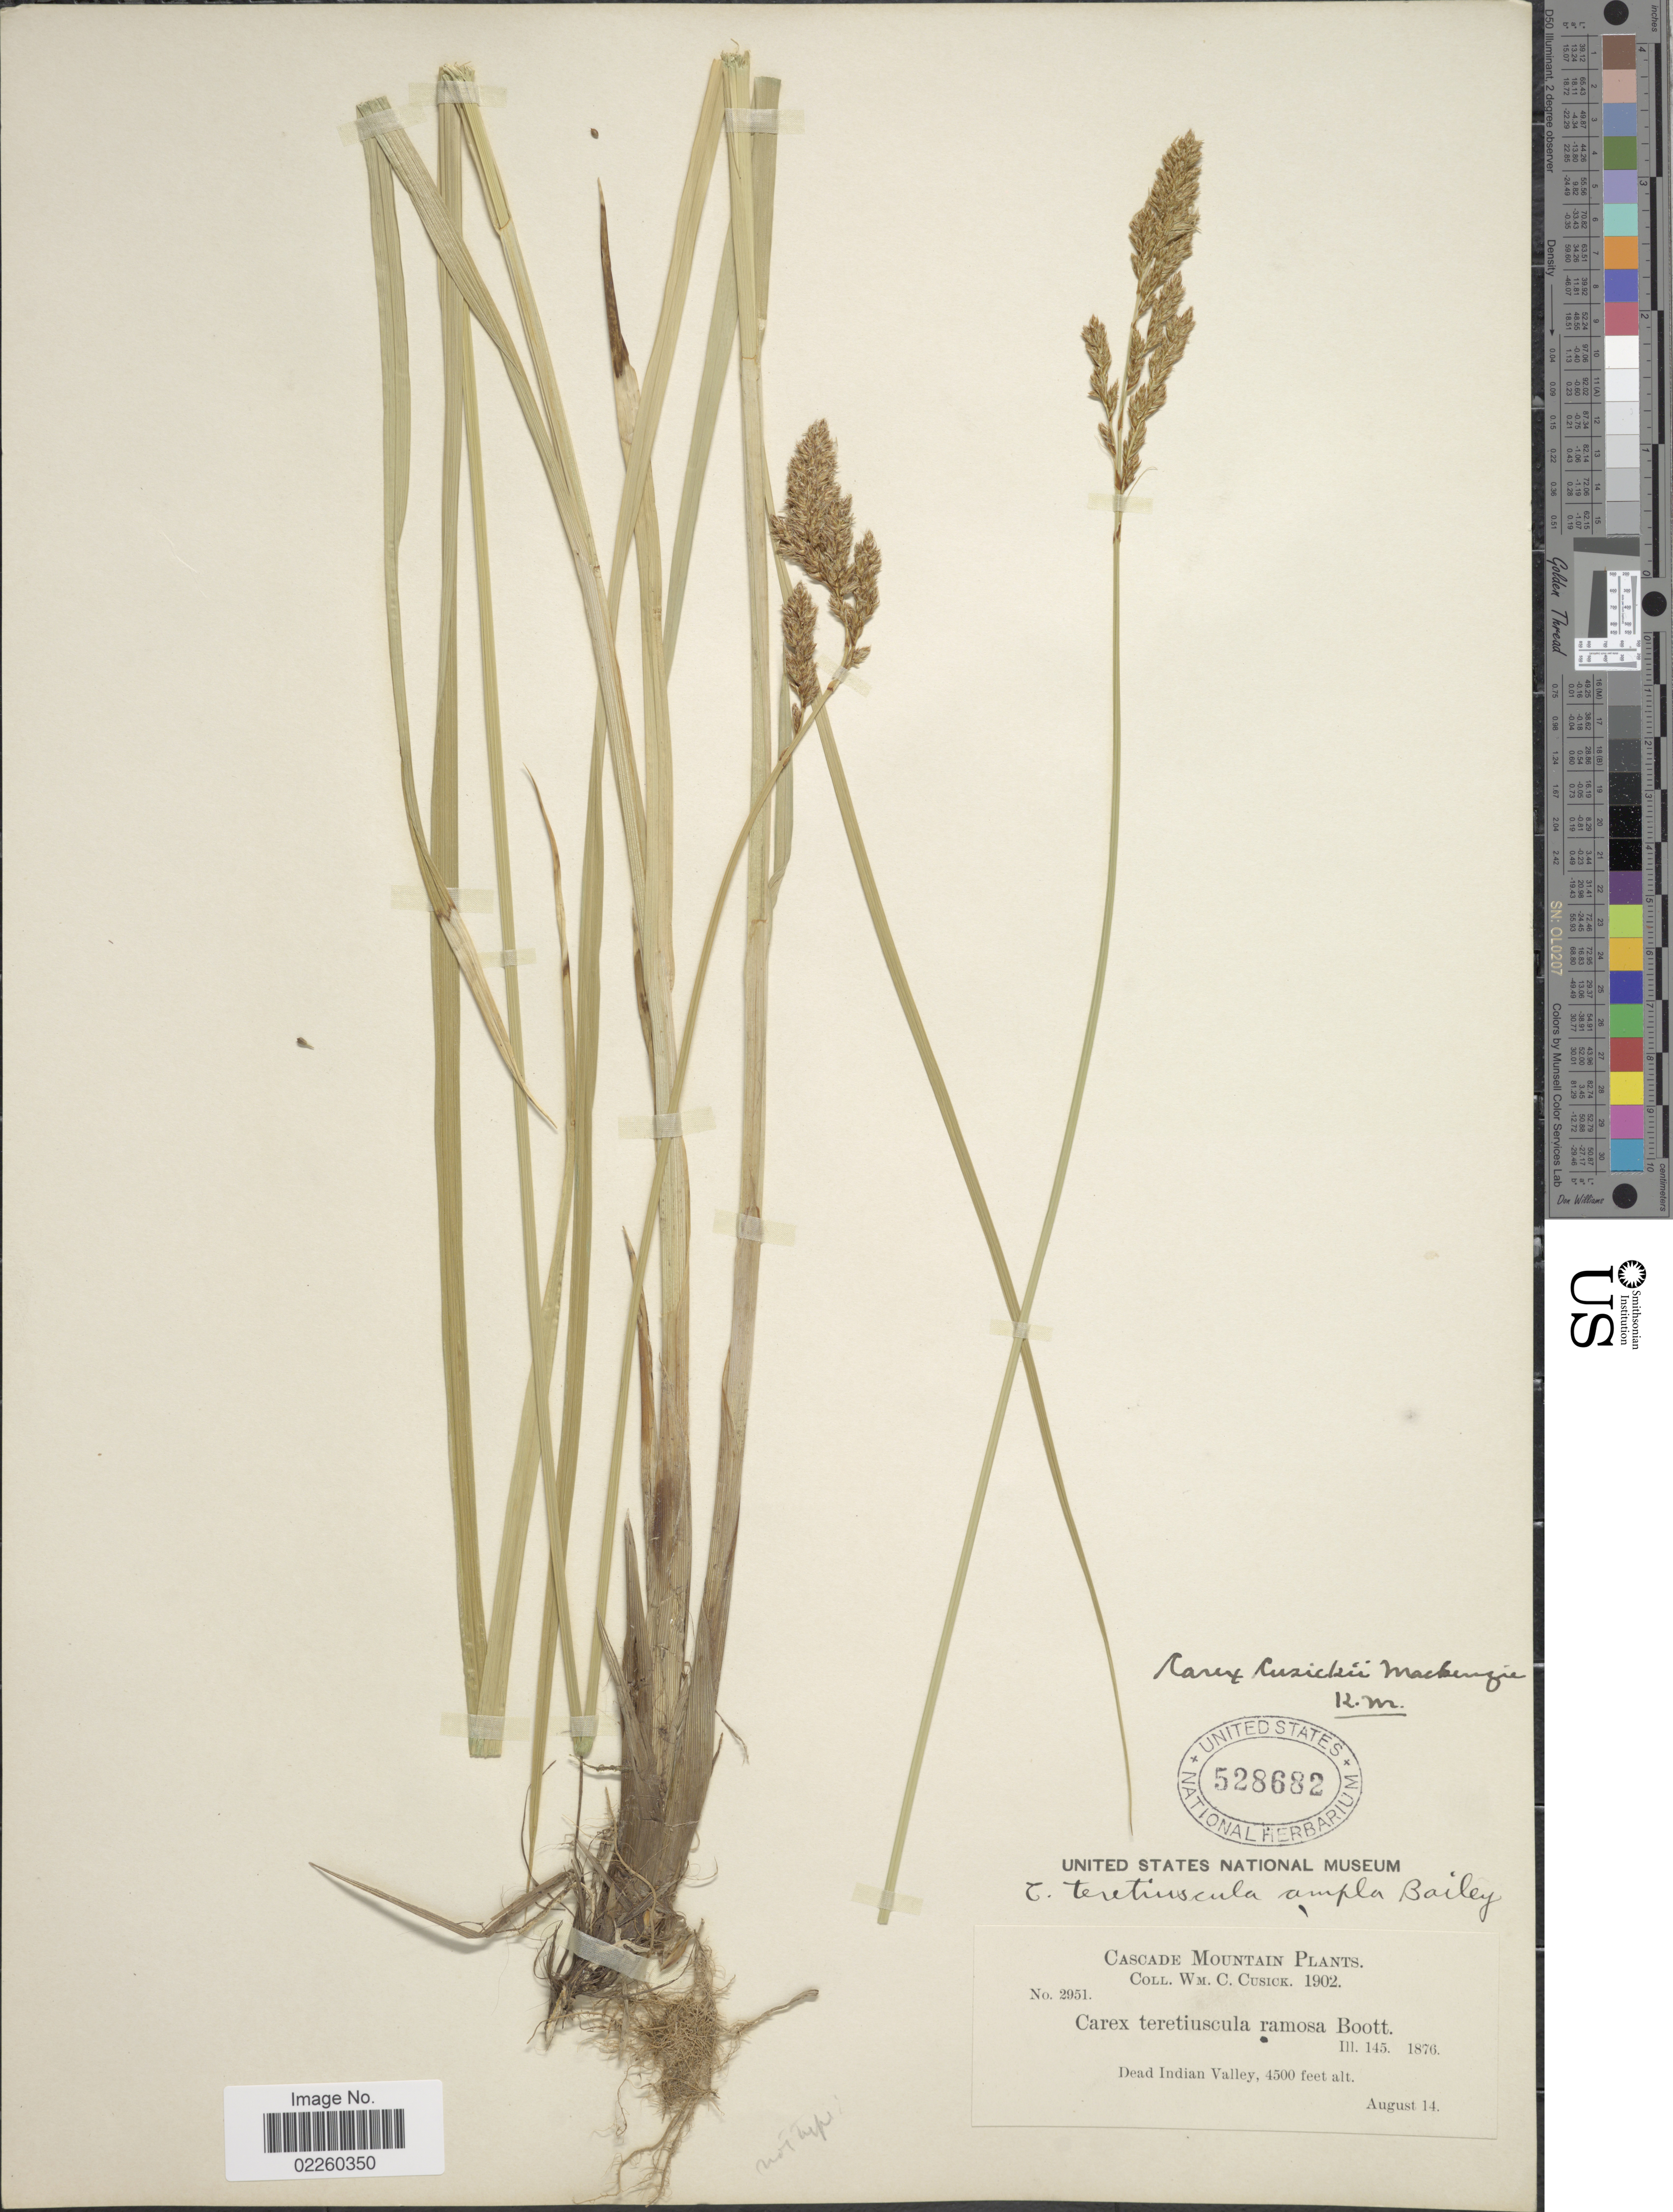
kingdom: Plantae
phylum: Tracheophyta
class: Liliopsida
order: Poales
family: Cyperaceae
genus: Carex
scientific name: Carex cusickii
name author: Mack.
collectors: W. C. Cusick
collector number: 2951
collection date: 1902-08-14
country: United States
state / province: Wisconsin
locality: Cascade Mountain, Dead Indian Valley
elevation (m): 1372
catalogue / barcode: US 528682